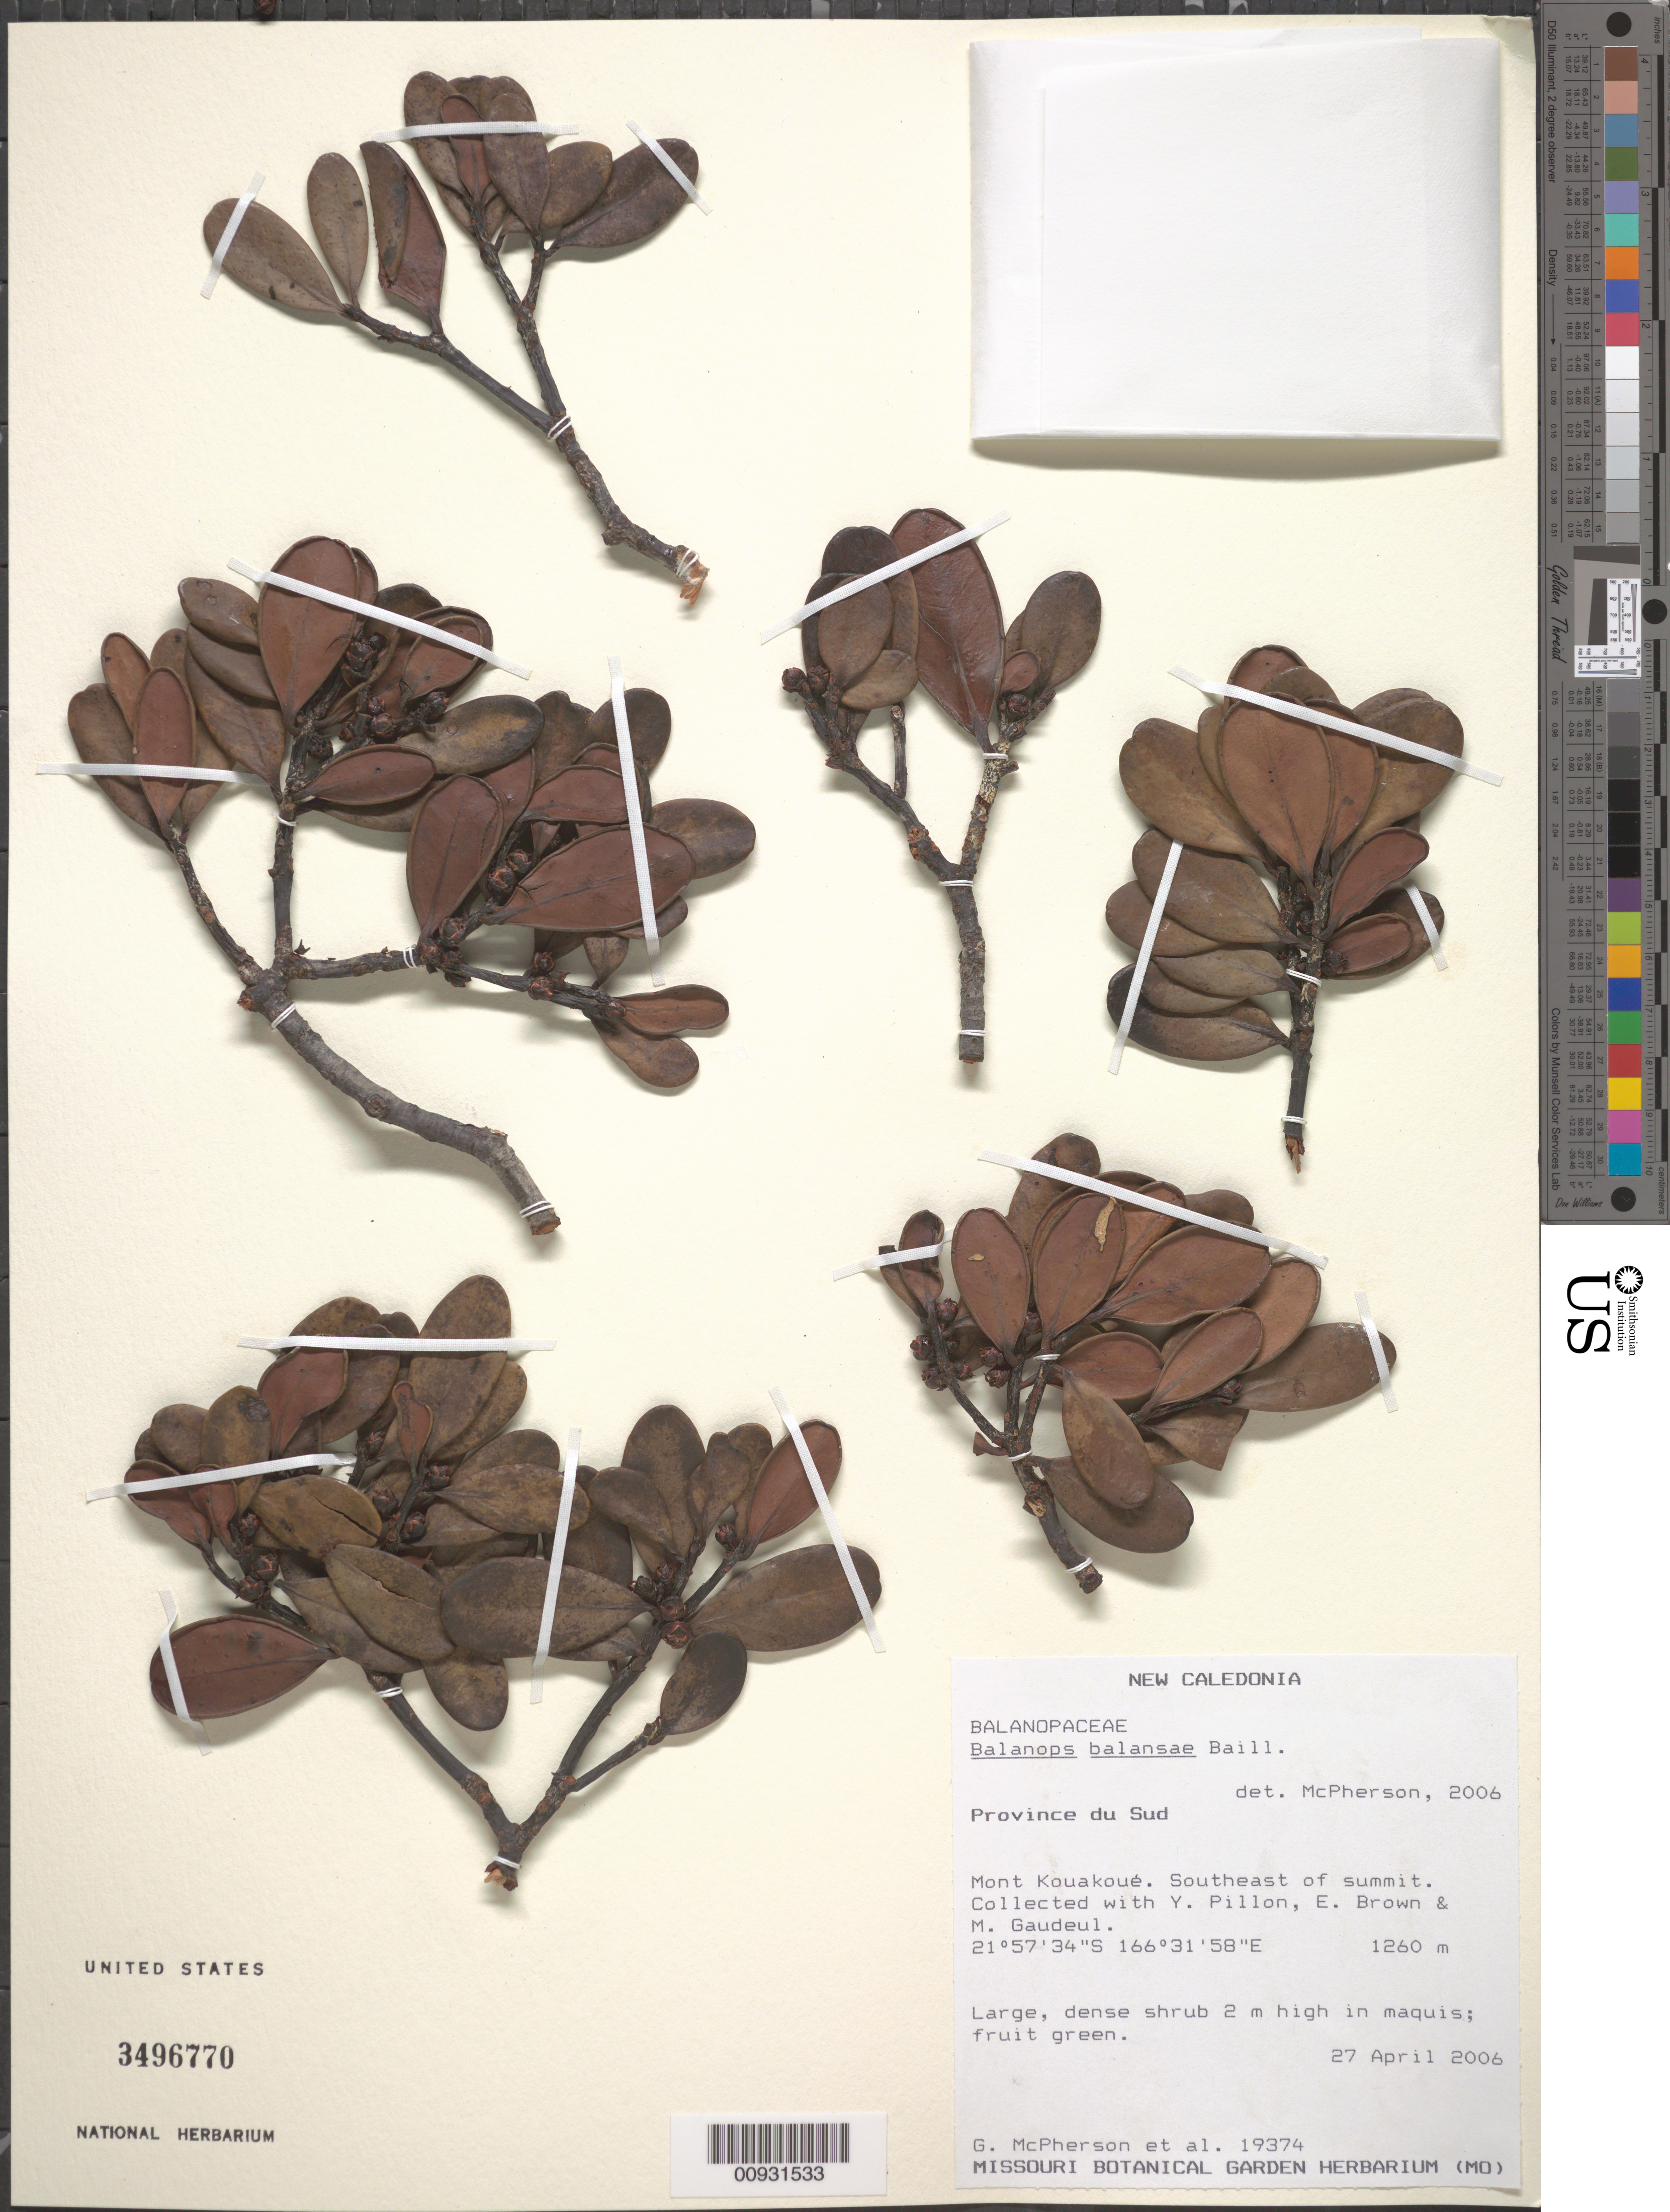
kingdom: Plantae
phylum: Tracheophyta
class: Magnoliopsida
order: Malpighiales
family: Balanopaceae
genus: Balanops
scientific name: Balanops balansae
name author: Baill.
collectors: G. D. McPherson, E. Brown, M. Gaudeul & Y. Pillon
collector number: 19374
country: New Caledonia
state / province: Sud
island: New Caledonia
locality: Mont Kouakoue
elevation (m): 1260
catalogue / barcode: US 3496770